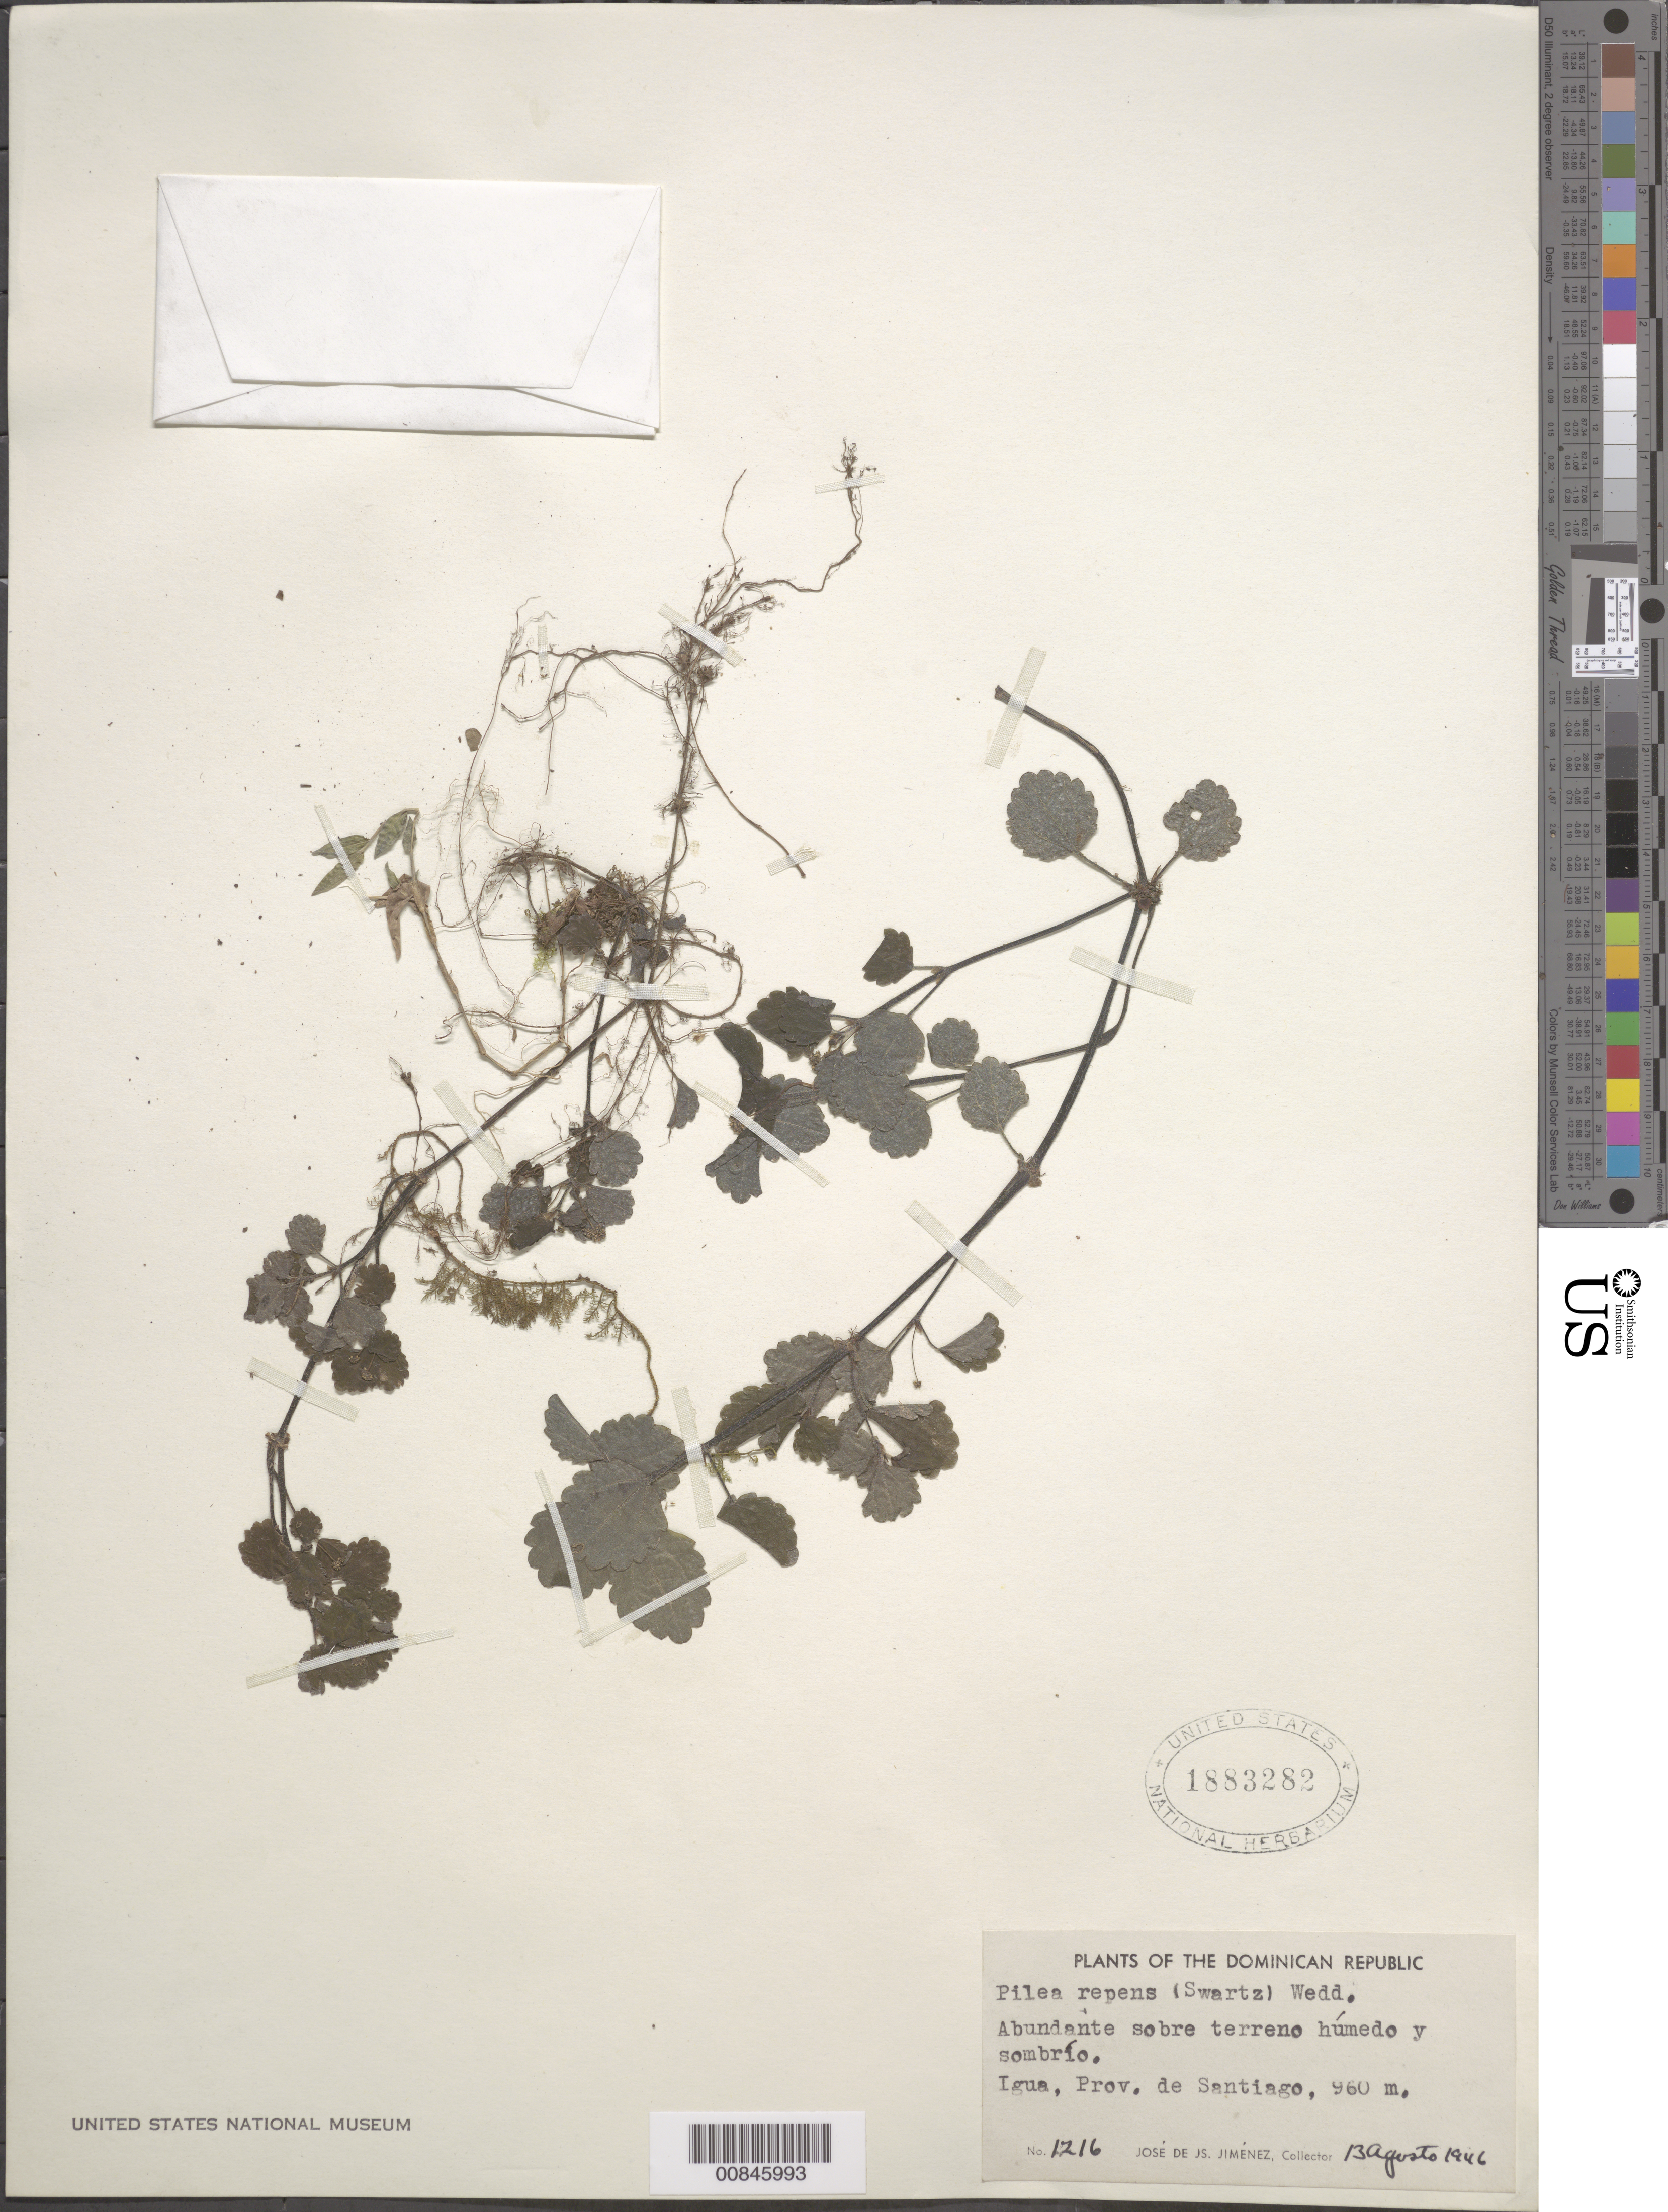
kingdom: Plantae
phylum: Tracheophyta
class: Magnoliopsida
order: Rosales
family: Urticaceae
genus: Pilea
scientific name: Pilea repens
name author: (Sw.) Wedd.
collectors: J. J. Jiménez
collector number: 1216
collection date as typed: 13 Aug 1946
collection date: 1946-08-13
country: Dominican Republic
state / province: Santiago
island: Hispaniola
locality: Igua.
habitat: Abundante sobre terreno húmedo y sombrío.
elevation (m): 960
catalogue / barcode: US 1883282